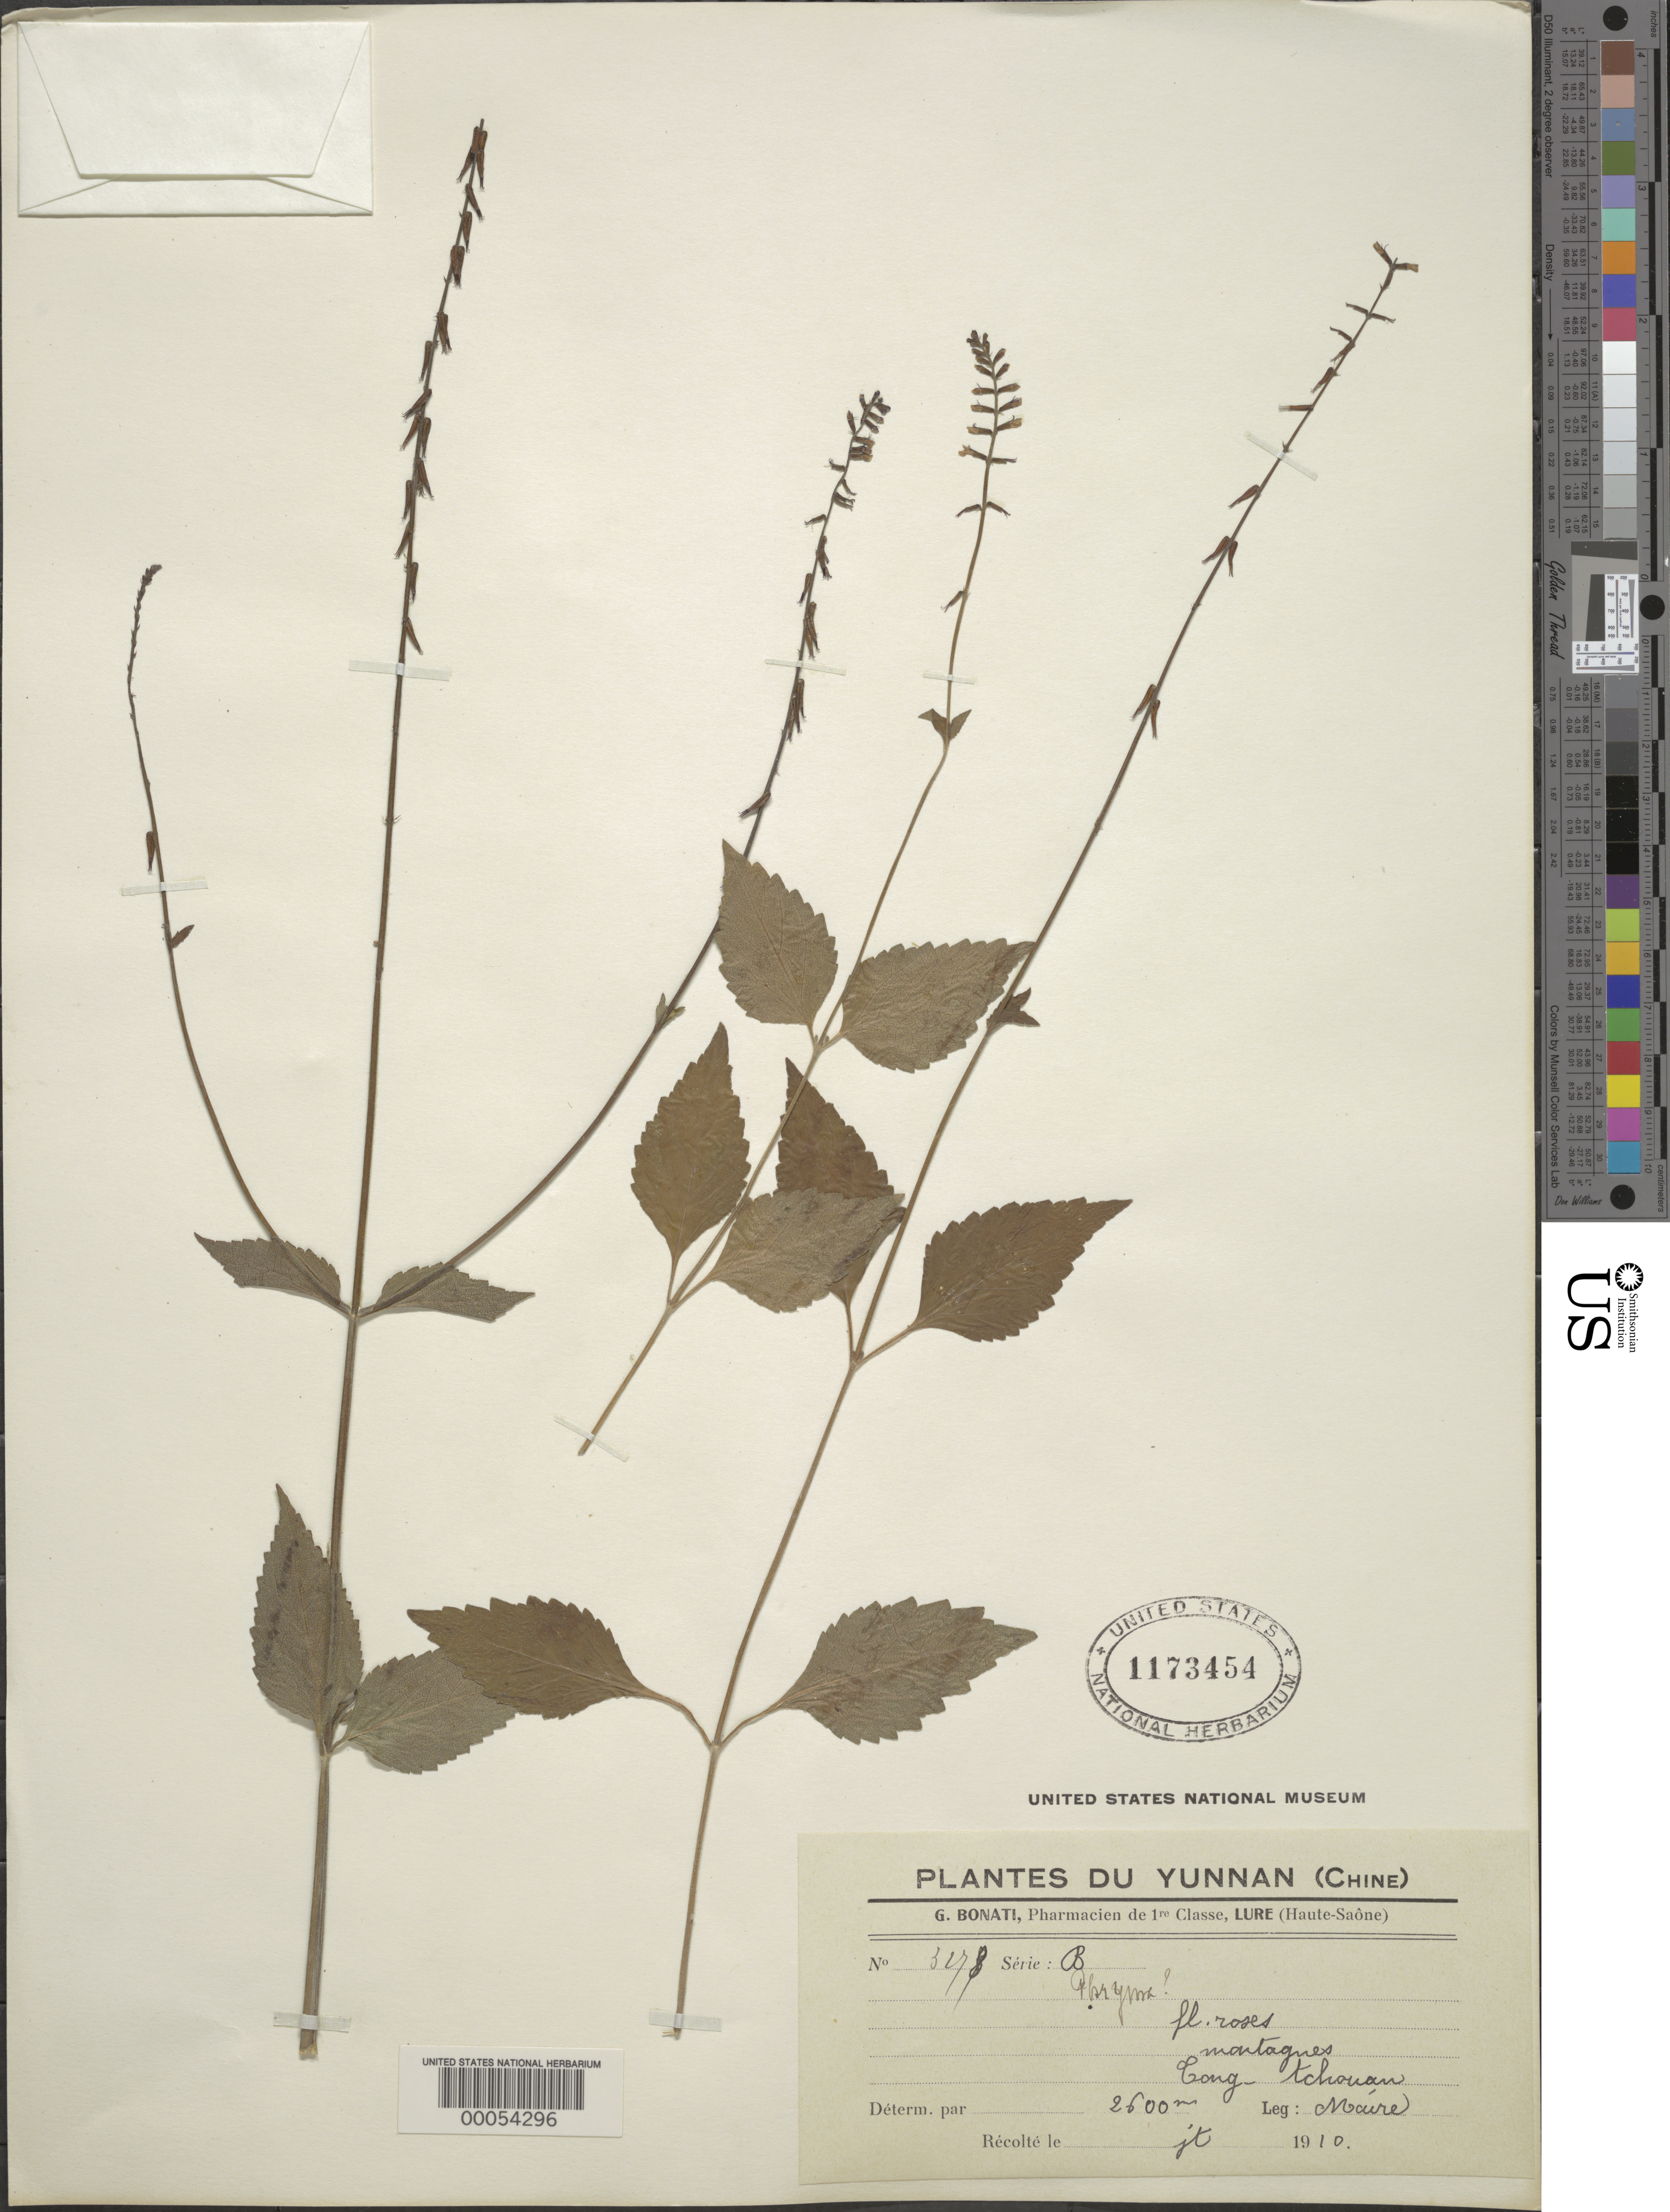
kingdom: Plantae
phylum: Tracheophyta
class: Magnoliopsida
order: Lamiales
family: Phrymaceae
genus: Phryma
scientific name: Phryma leptostachya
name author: L.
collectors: R.-P. Maire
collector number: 3278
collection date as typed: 1910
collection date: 1910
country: China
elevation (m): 2600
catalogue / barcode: US 1173454